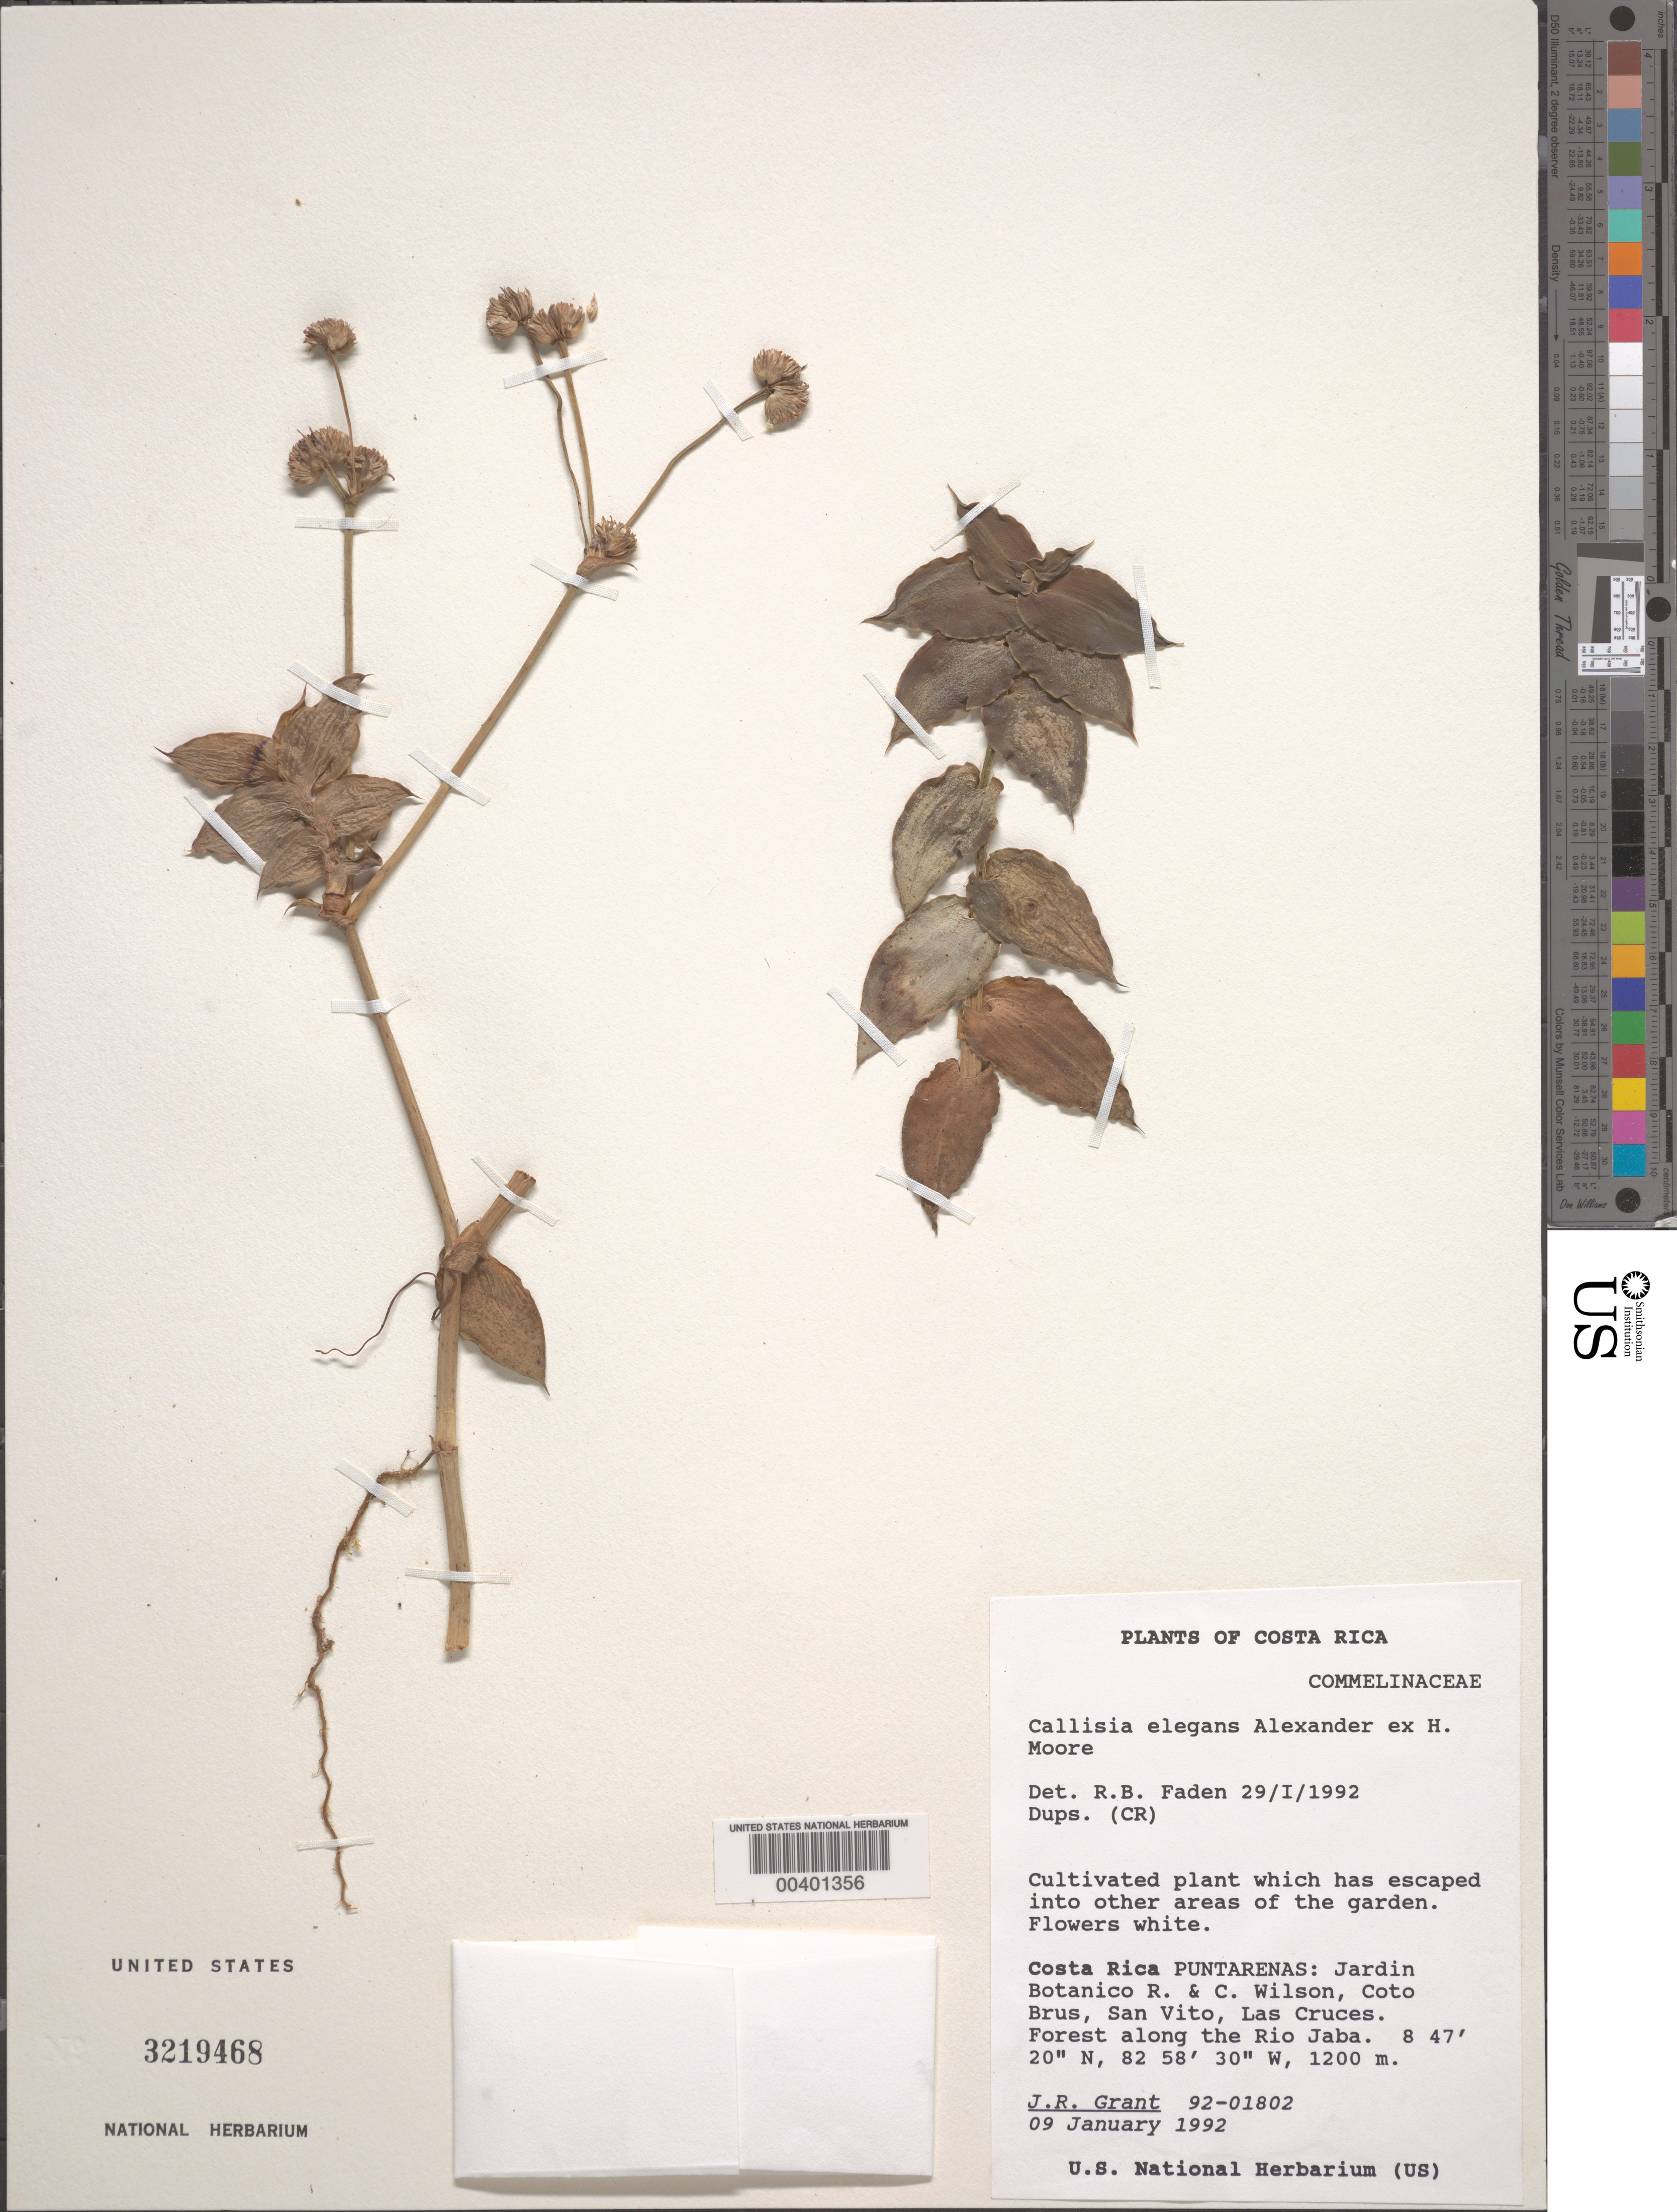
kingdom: Plantae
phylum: Tracheophyta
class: Liliopsida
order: Commelinales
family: Commelinaceae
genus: Callisia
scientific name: Callisia elegans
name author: Alexander ex H.E. Moore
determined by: Faden, Robert B., (US), Smithsonian Institution - National Museum of Natural History (UNITED STATES)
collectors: J. R. Grant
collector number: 92-01802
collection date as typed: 09 Jan 1992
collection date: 1992-01-09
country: Costa Rica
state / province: Puntarenas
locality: Jardin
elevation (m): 1200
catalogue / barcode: US 3219468